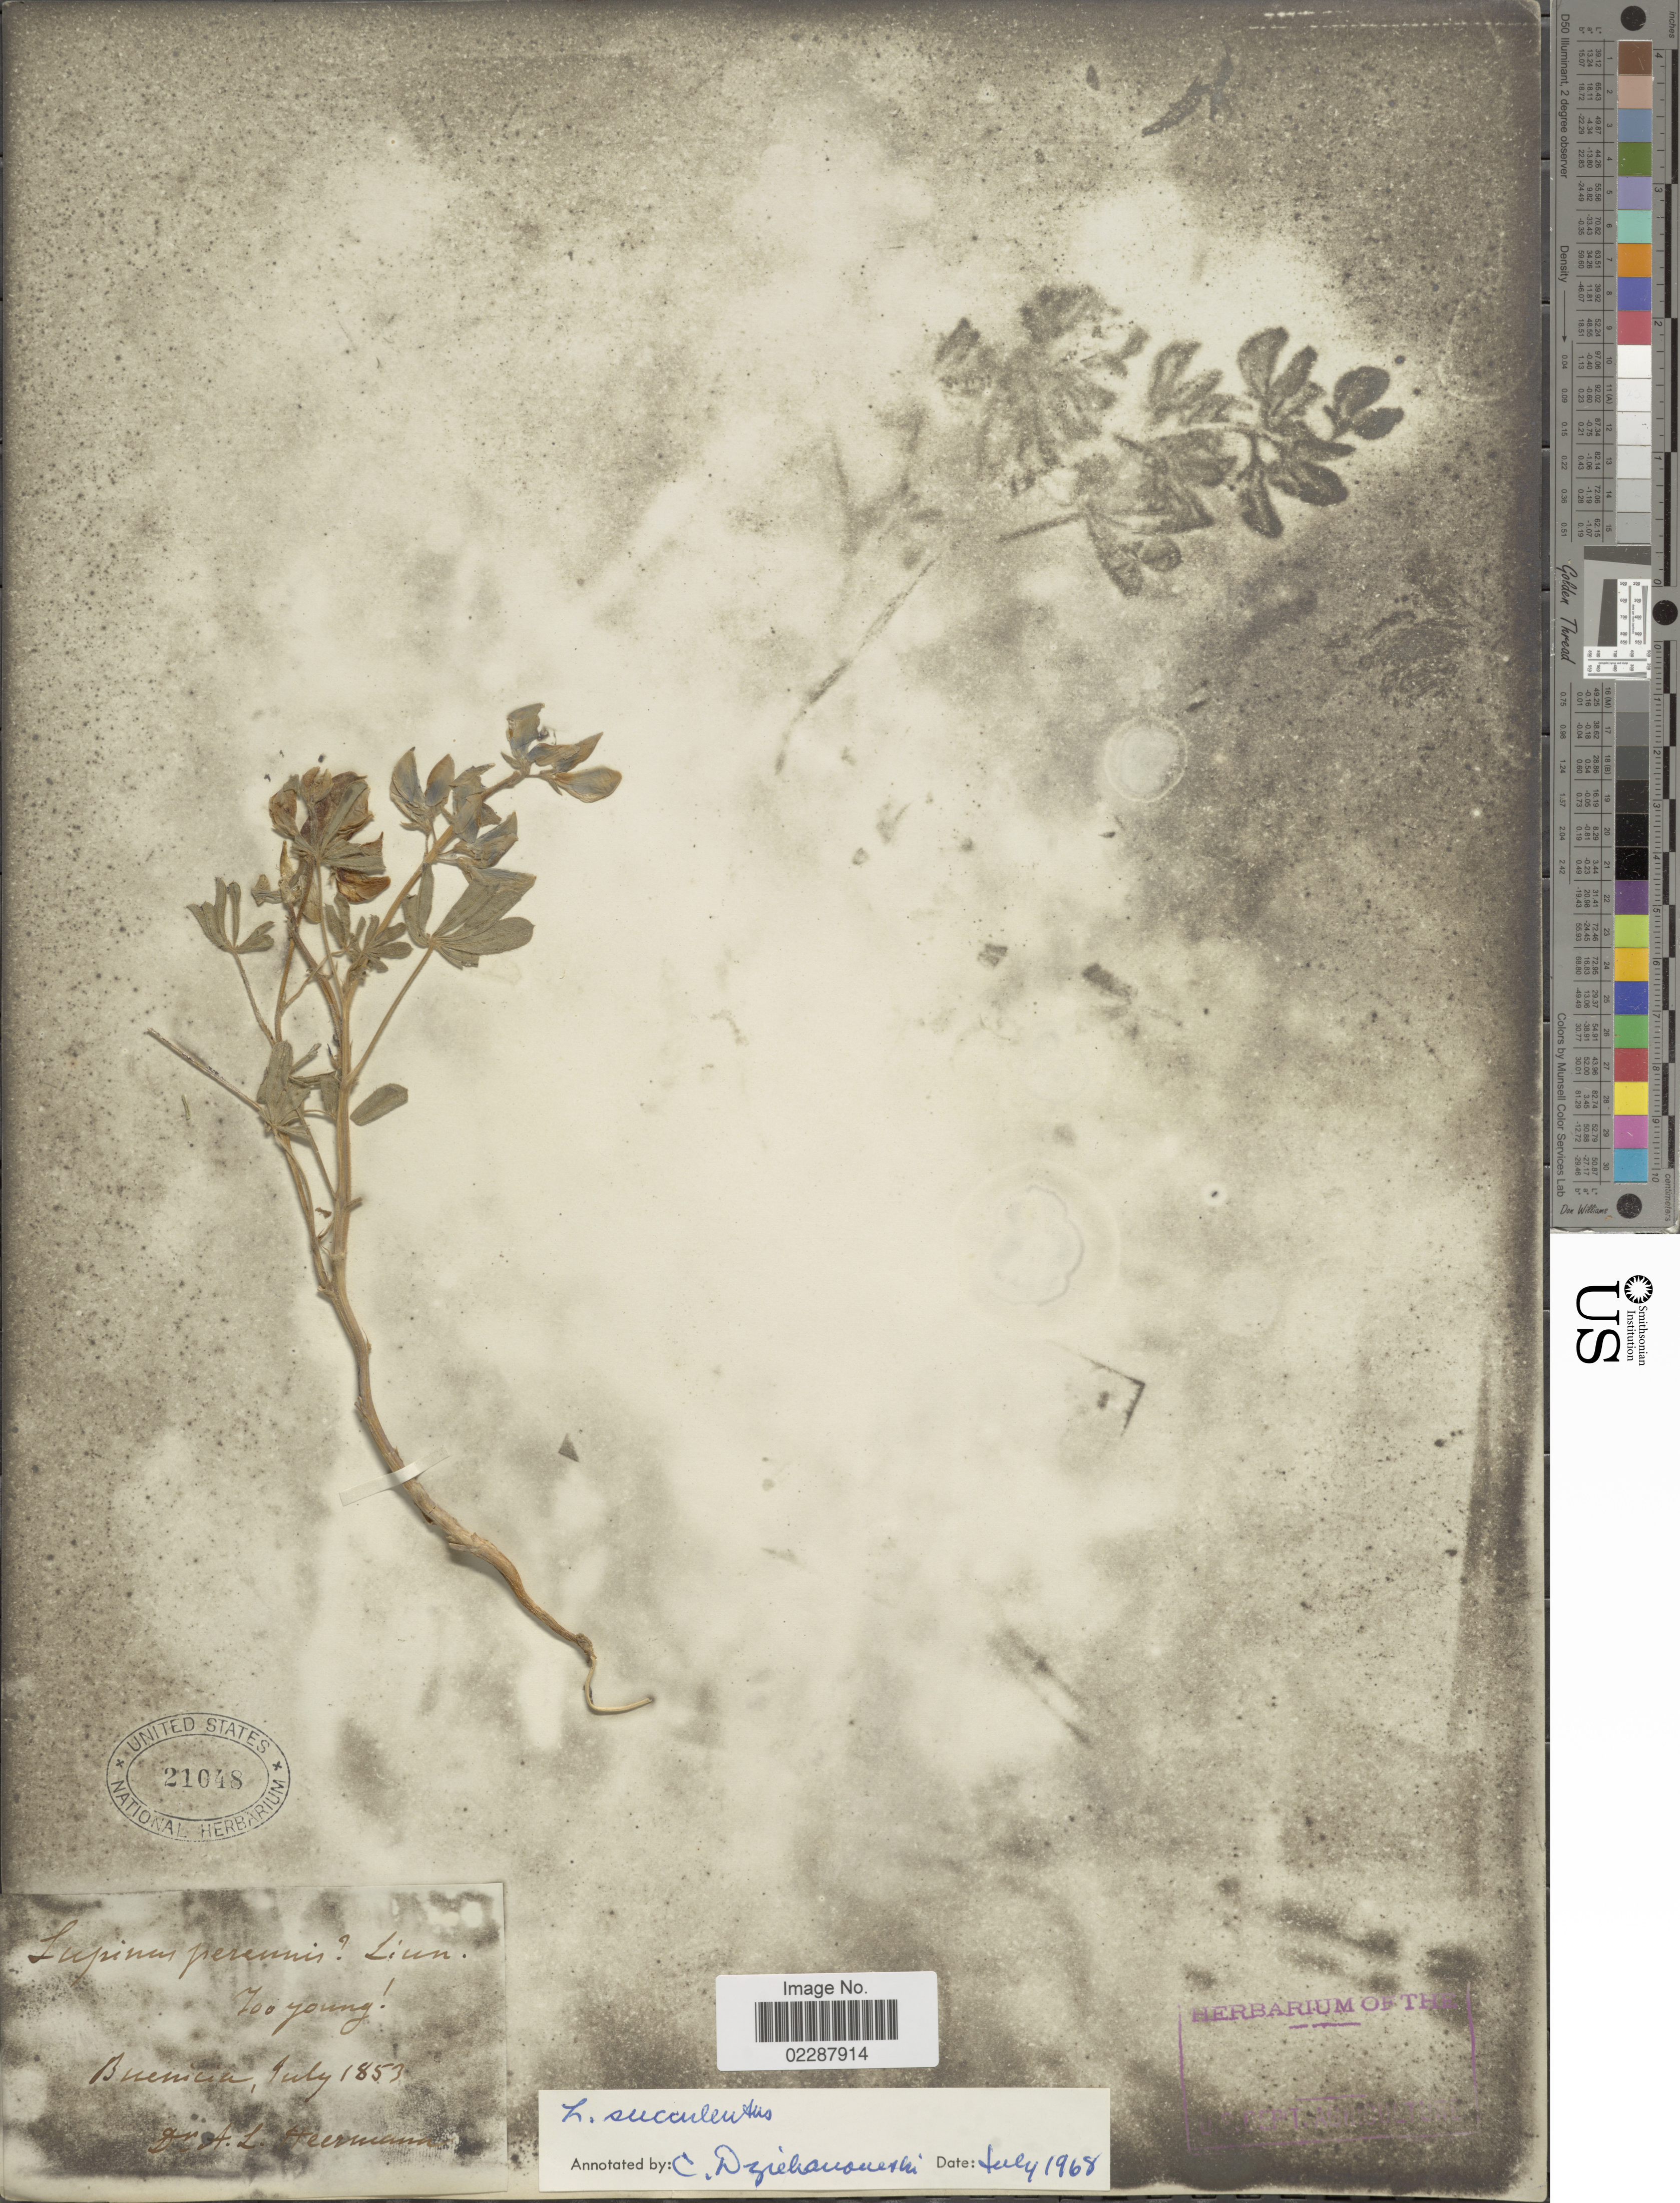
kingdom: Plantae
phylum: Tracheophyta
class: Magnoliopsida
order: Fabales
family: Fabaceae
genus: Lupinus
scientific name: Lupinus succulentus var. succulentus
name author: Douglas ex K. Koch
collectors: A. Heermann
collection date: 1853-07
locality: Buemicia [interpreted]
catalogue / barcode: US 21048